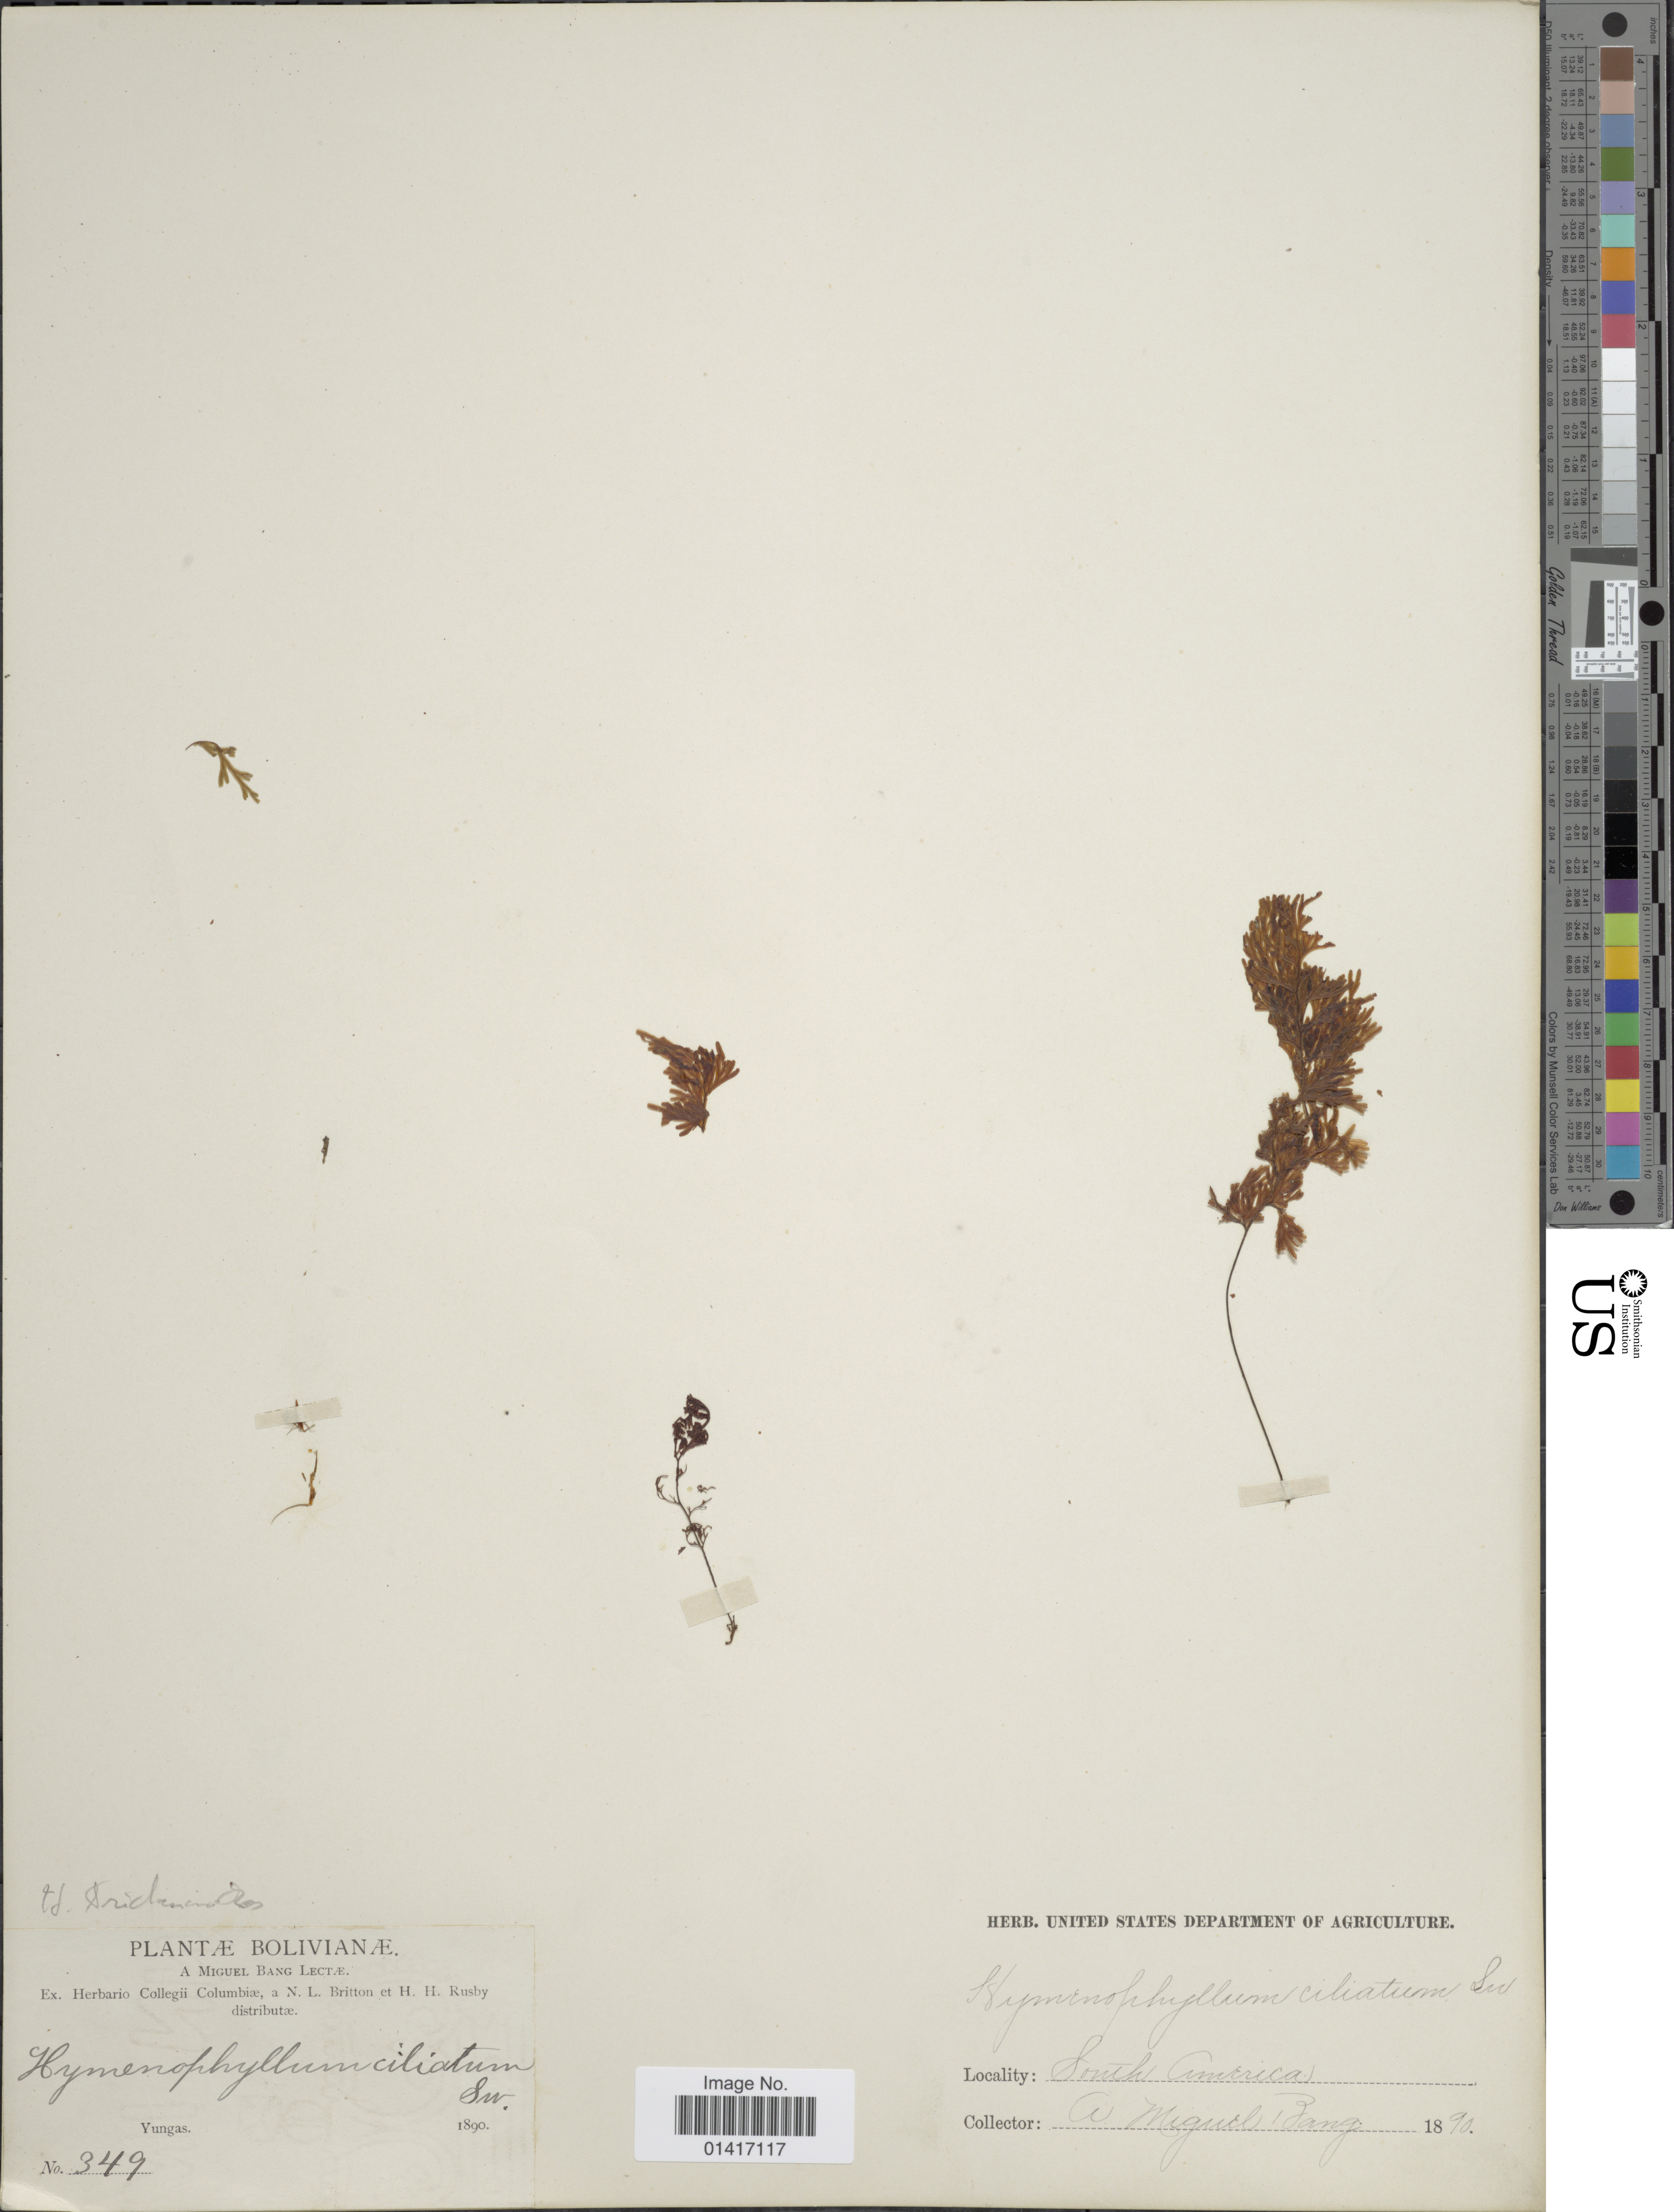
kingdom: Plantae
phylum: Tracheophyta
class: Polypodiopsida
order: Hymenophyllales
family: Hymenophyllaceae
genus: Hymenophyllum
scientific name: Hymenophyllum trichomanoides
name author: Bosch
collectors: M. Bang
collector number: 349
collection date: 1890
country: Bolivia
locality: Yungas